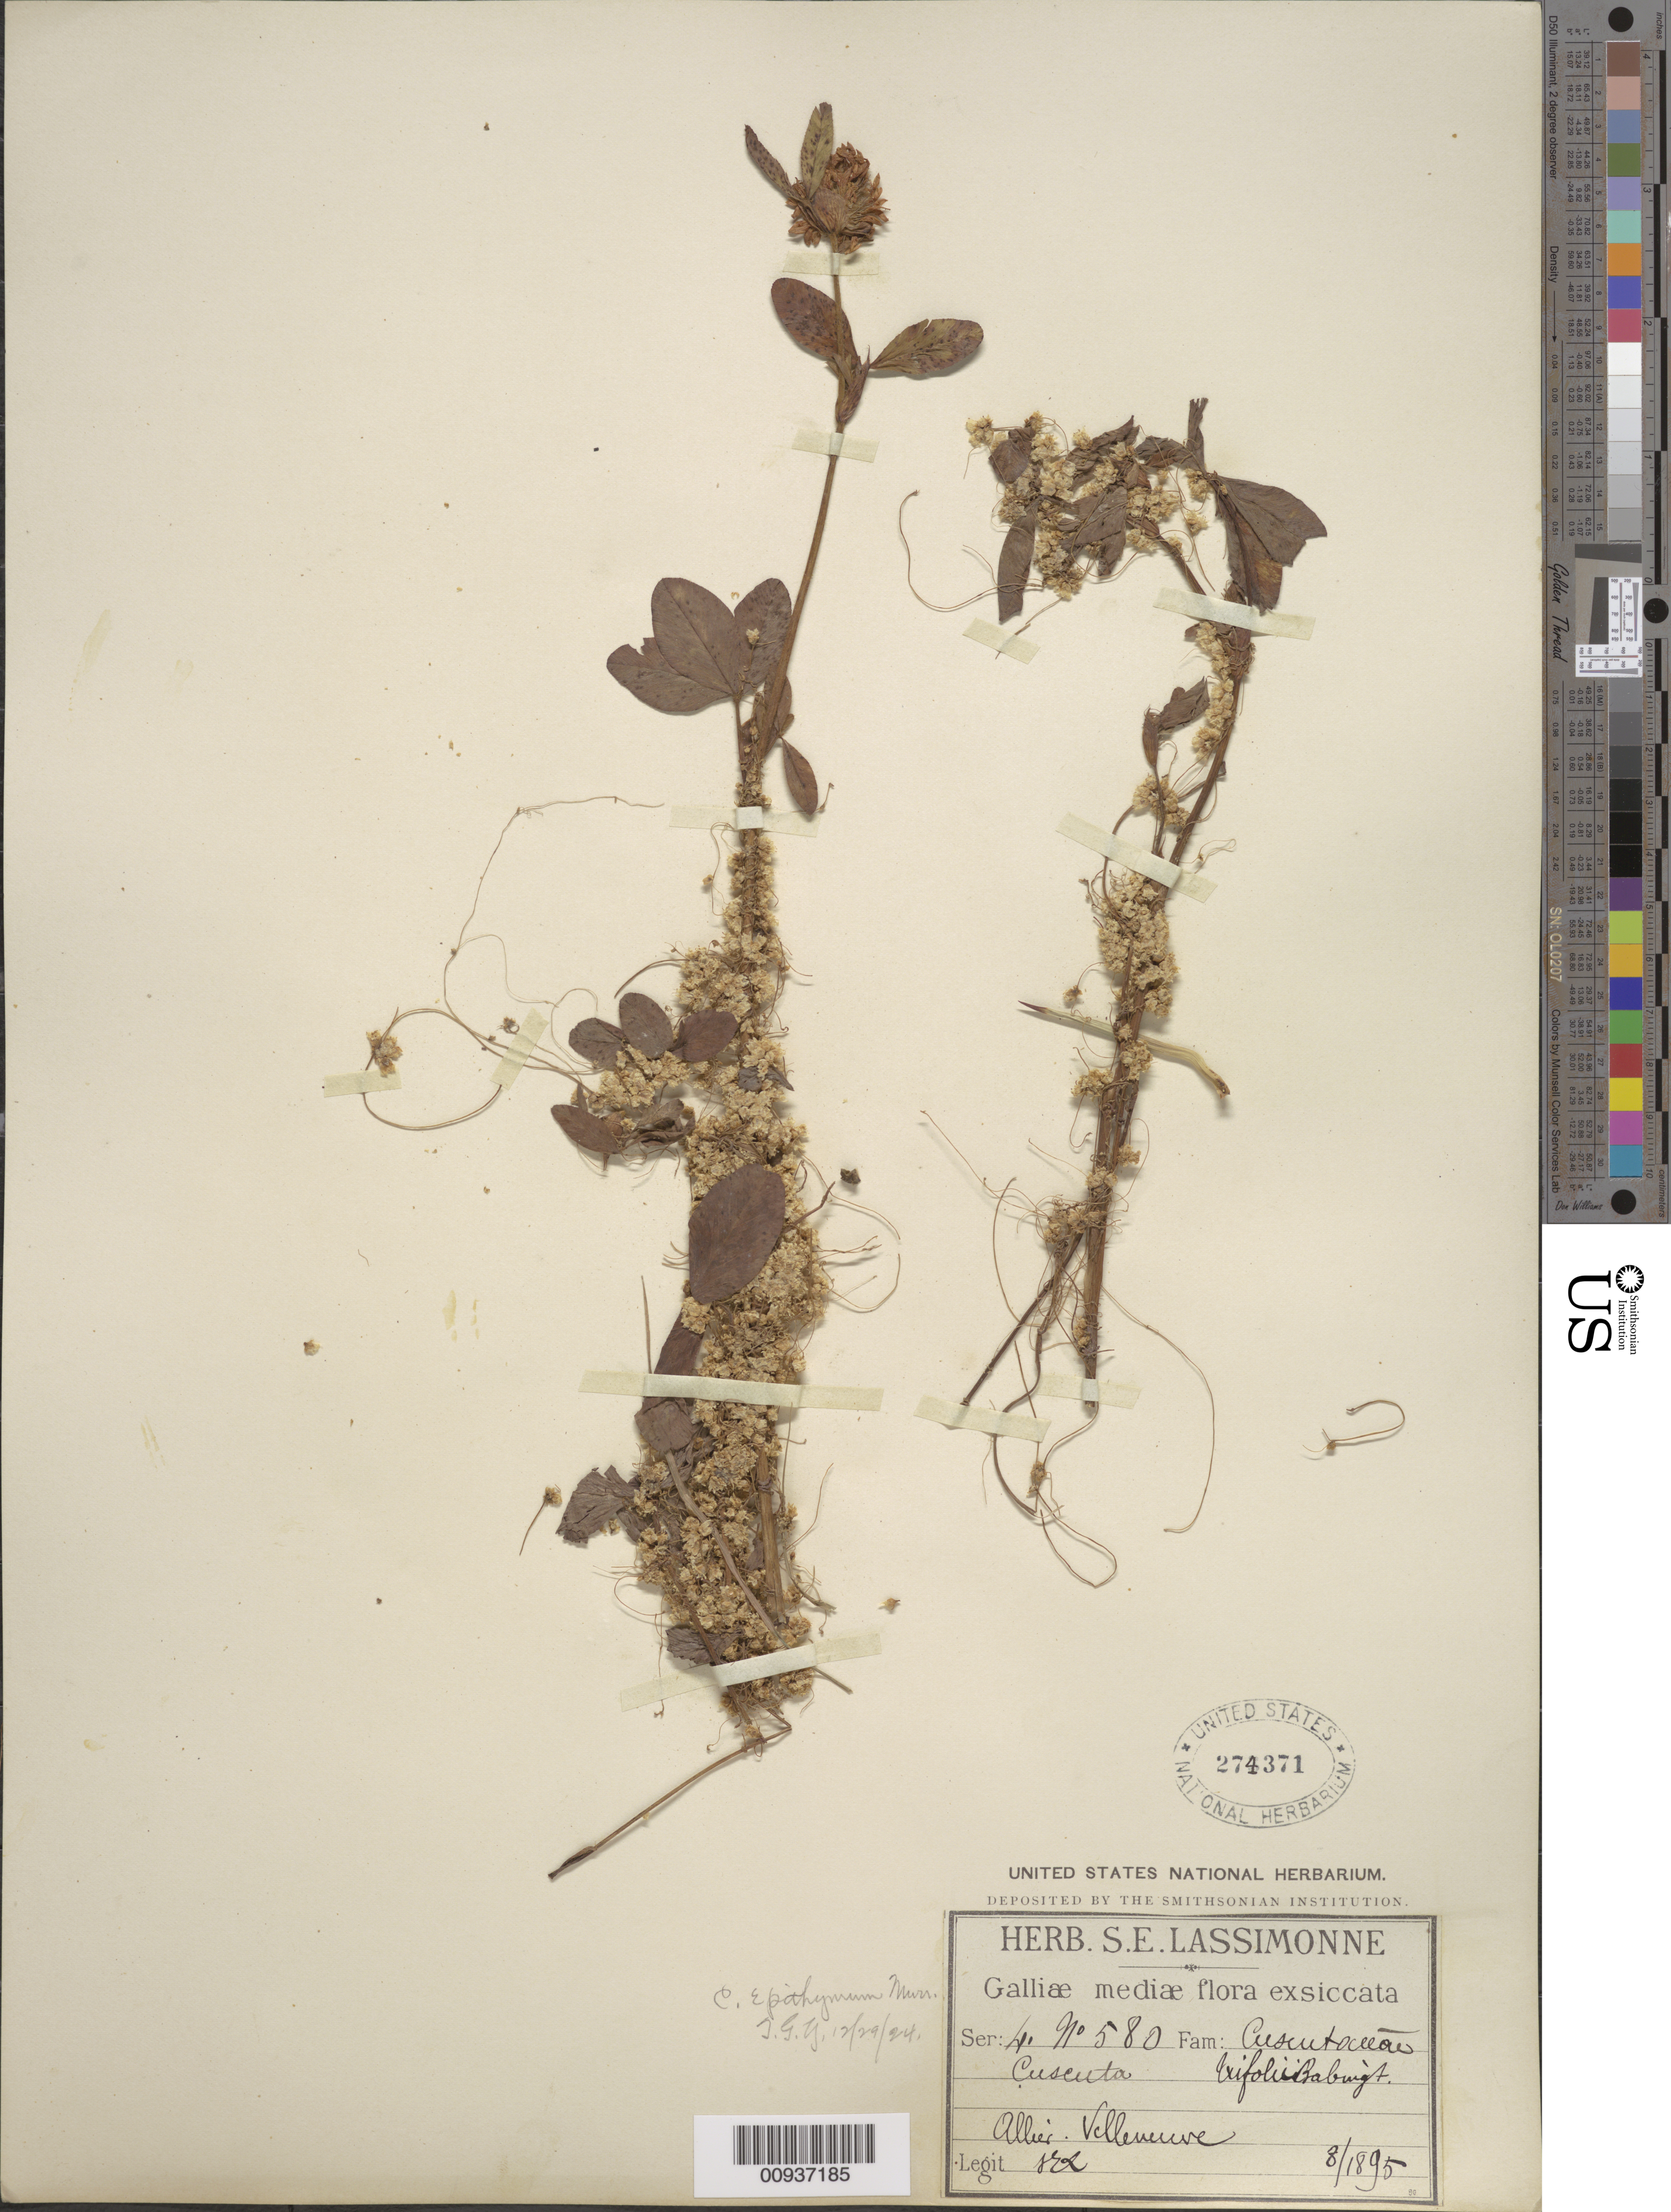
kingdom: Plantae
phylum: Tracheophyta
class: Magnoliopsida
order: Solanales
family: Convolvulaceae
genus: Cuscuta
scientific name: Cuscuta epithymum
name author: Murray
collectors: L., K.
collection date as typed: Aug 1895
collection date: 1895-08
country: France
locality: Allier Villeneuve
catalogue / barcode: US 274371